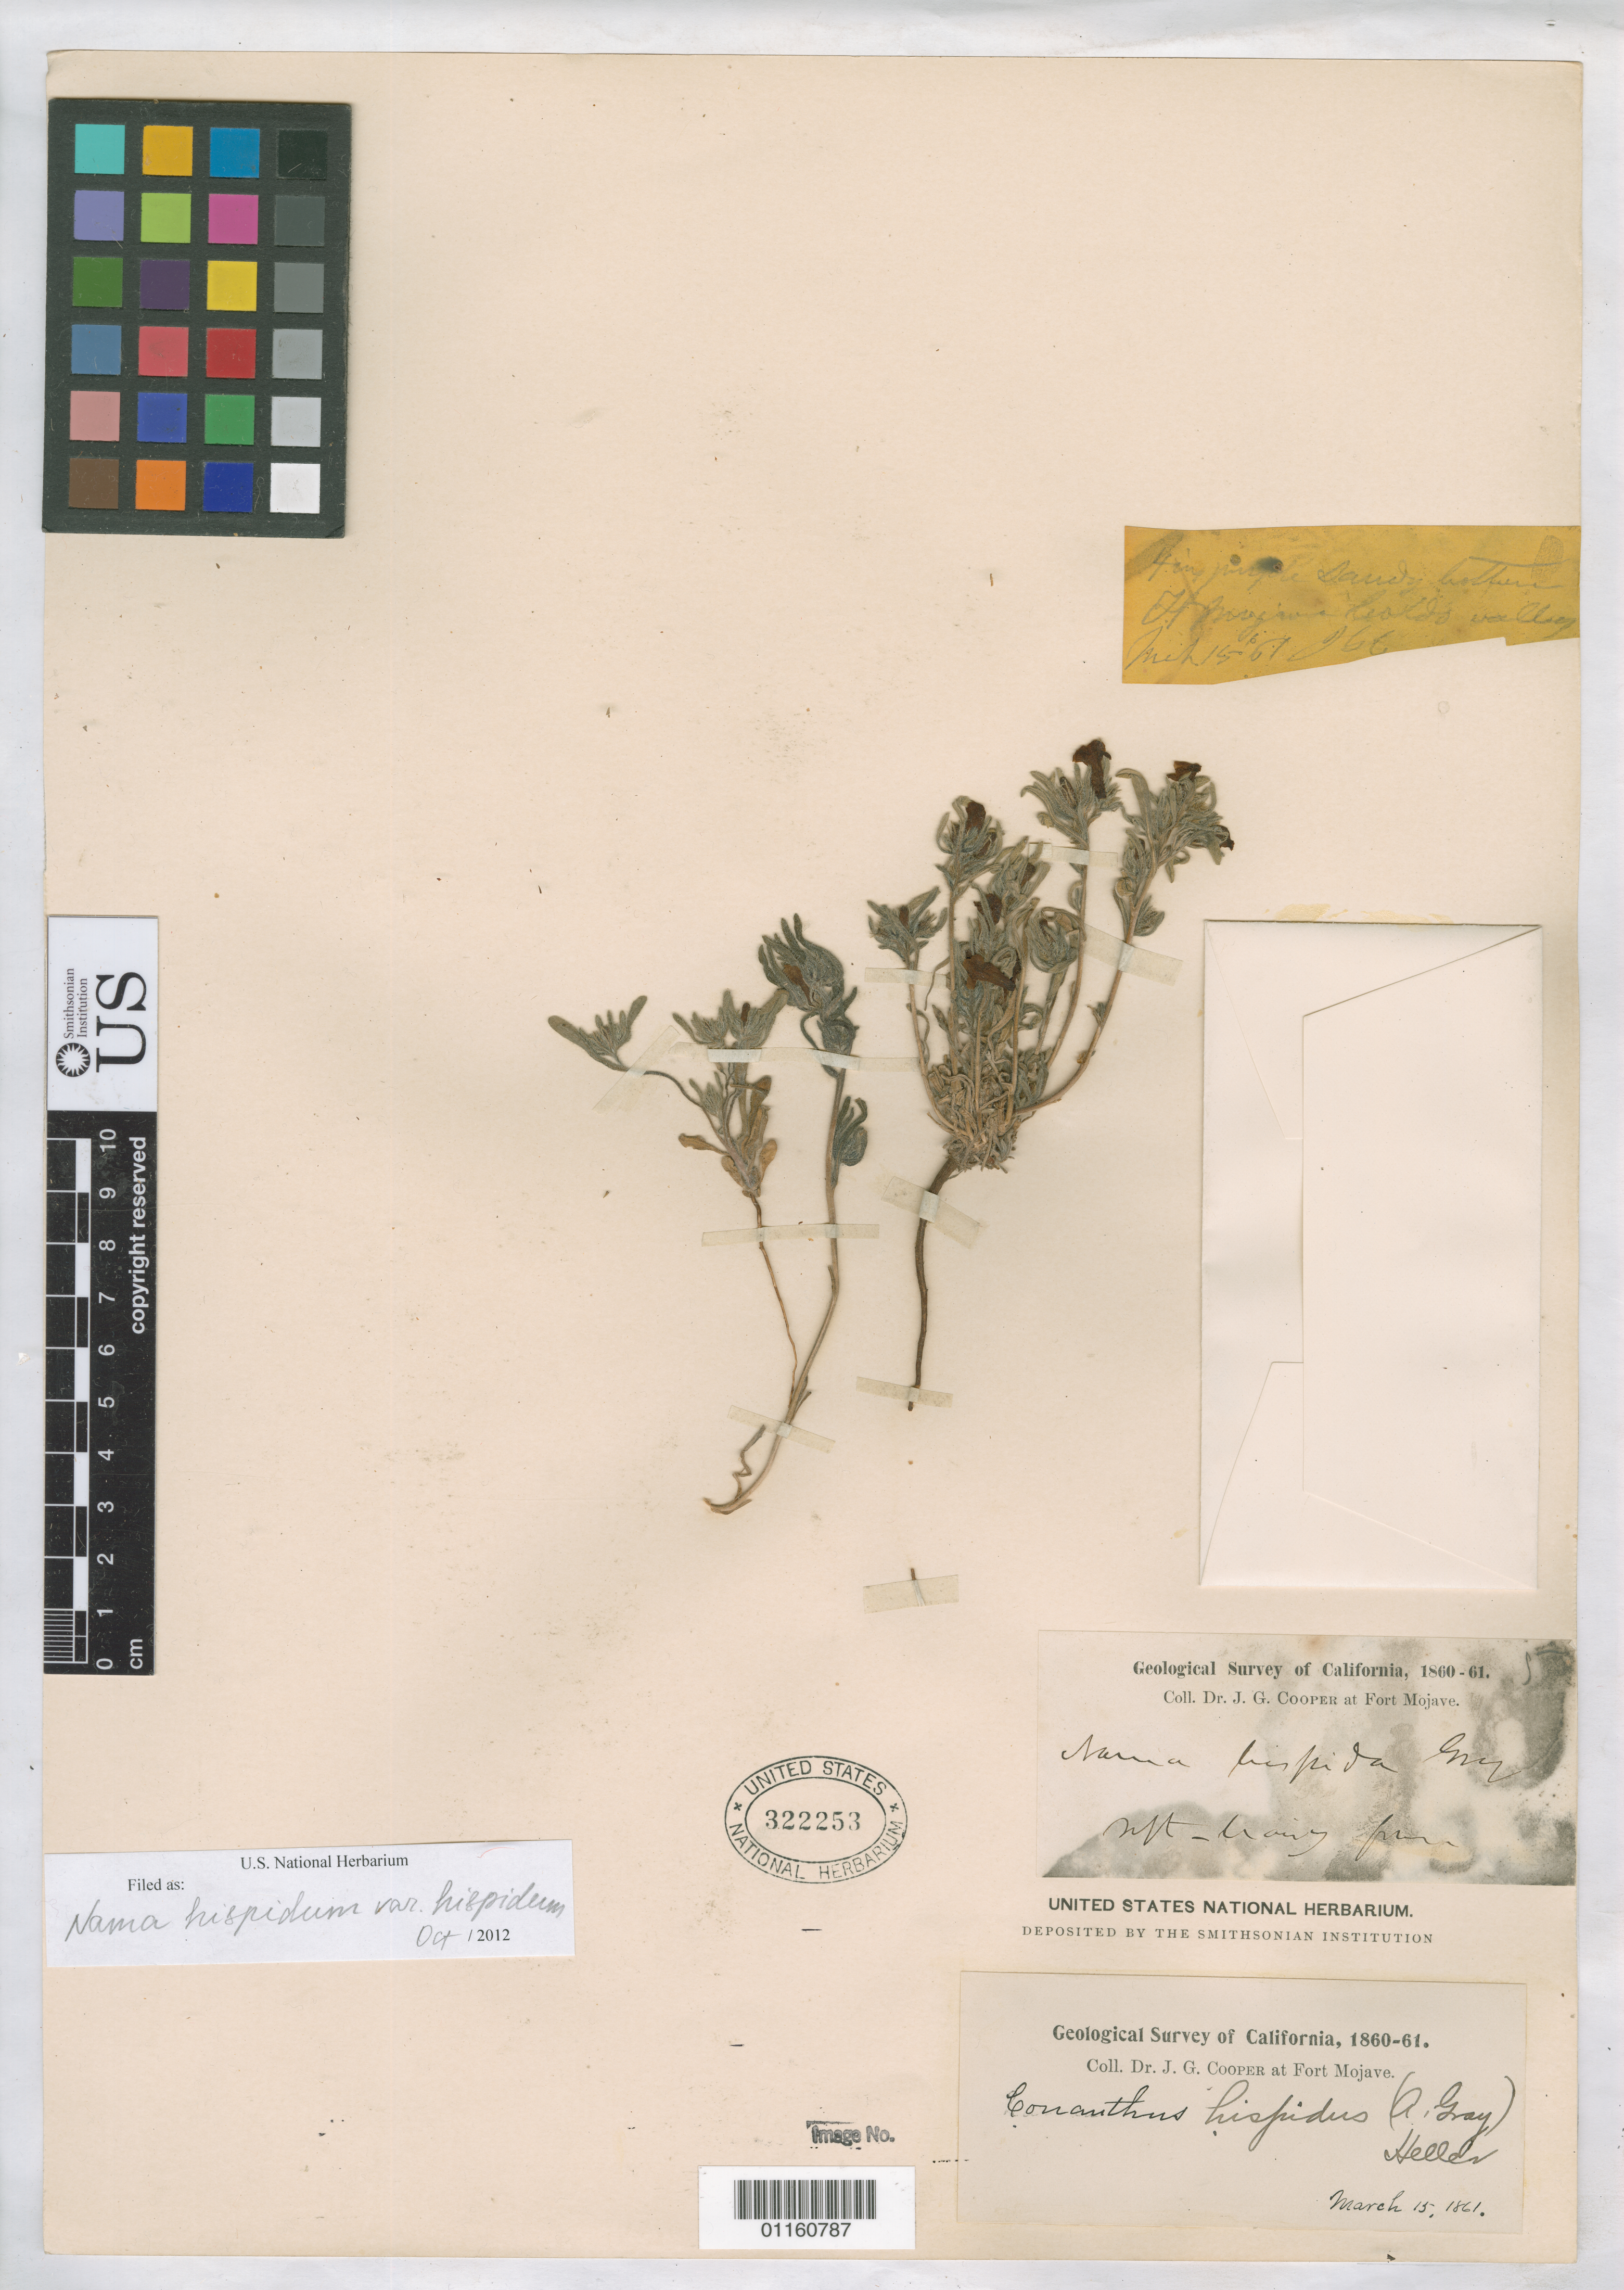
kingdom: Plantae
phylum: Tracheophyta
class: Magnoliopsida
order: Boraginales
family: Namaceae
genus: Nama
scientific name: Nama hispida var. hispida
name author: A. Gray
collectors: J. G. Cooper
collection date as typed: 15 Mar 1861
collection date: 1861-03-15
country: United States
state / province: California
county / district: San Bernardino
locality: Fort Mojave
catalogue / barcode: US 322253